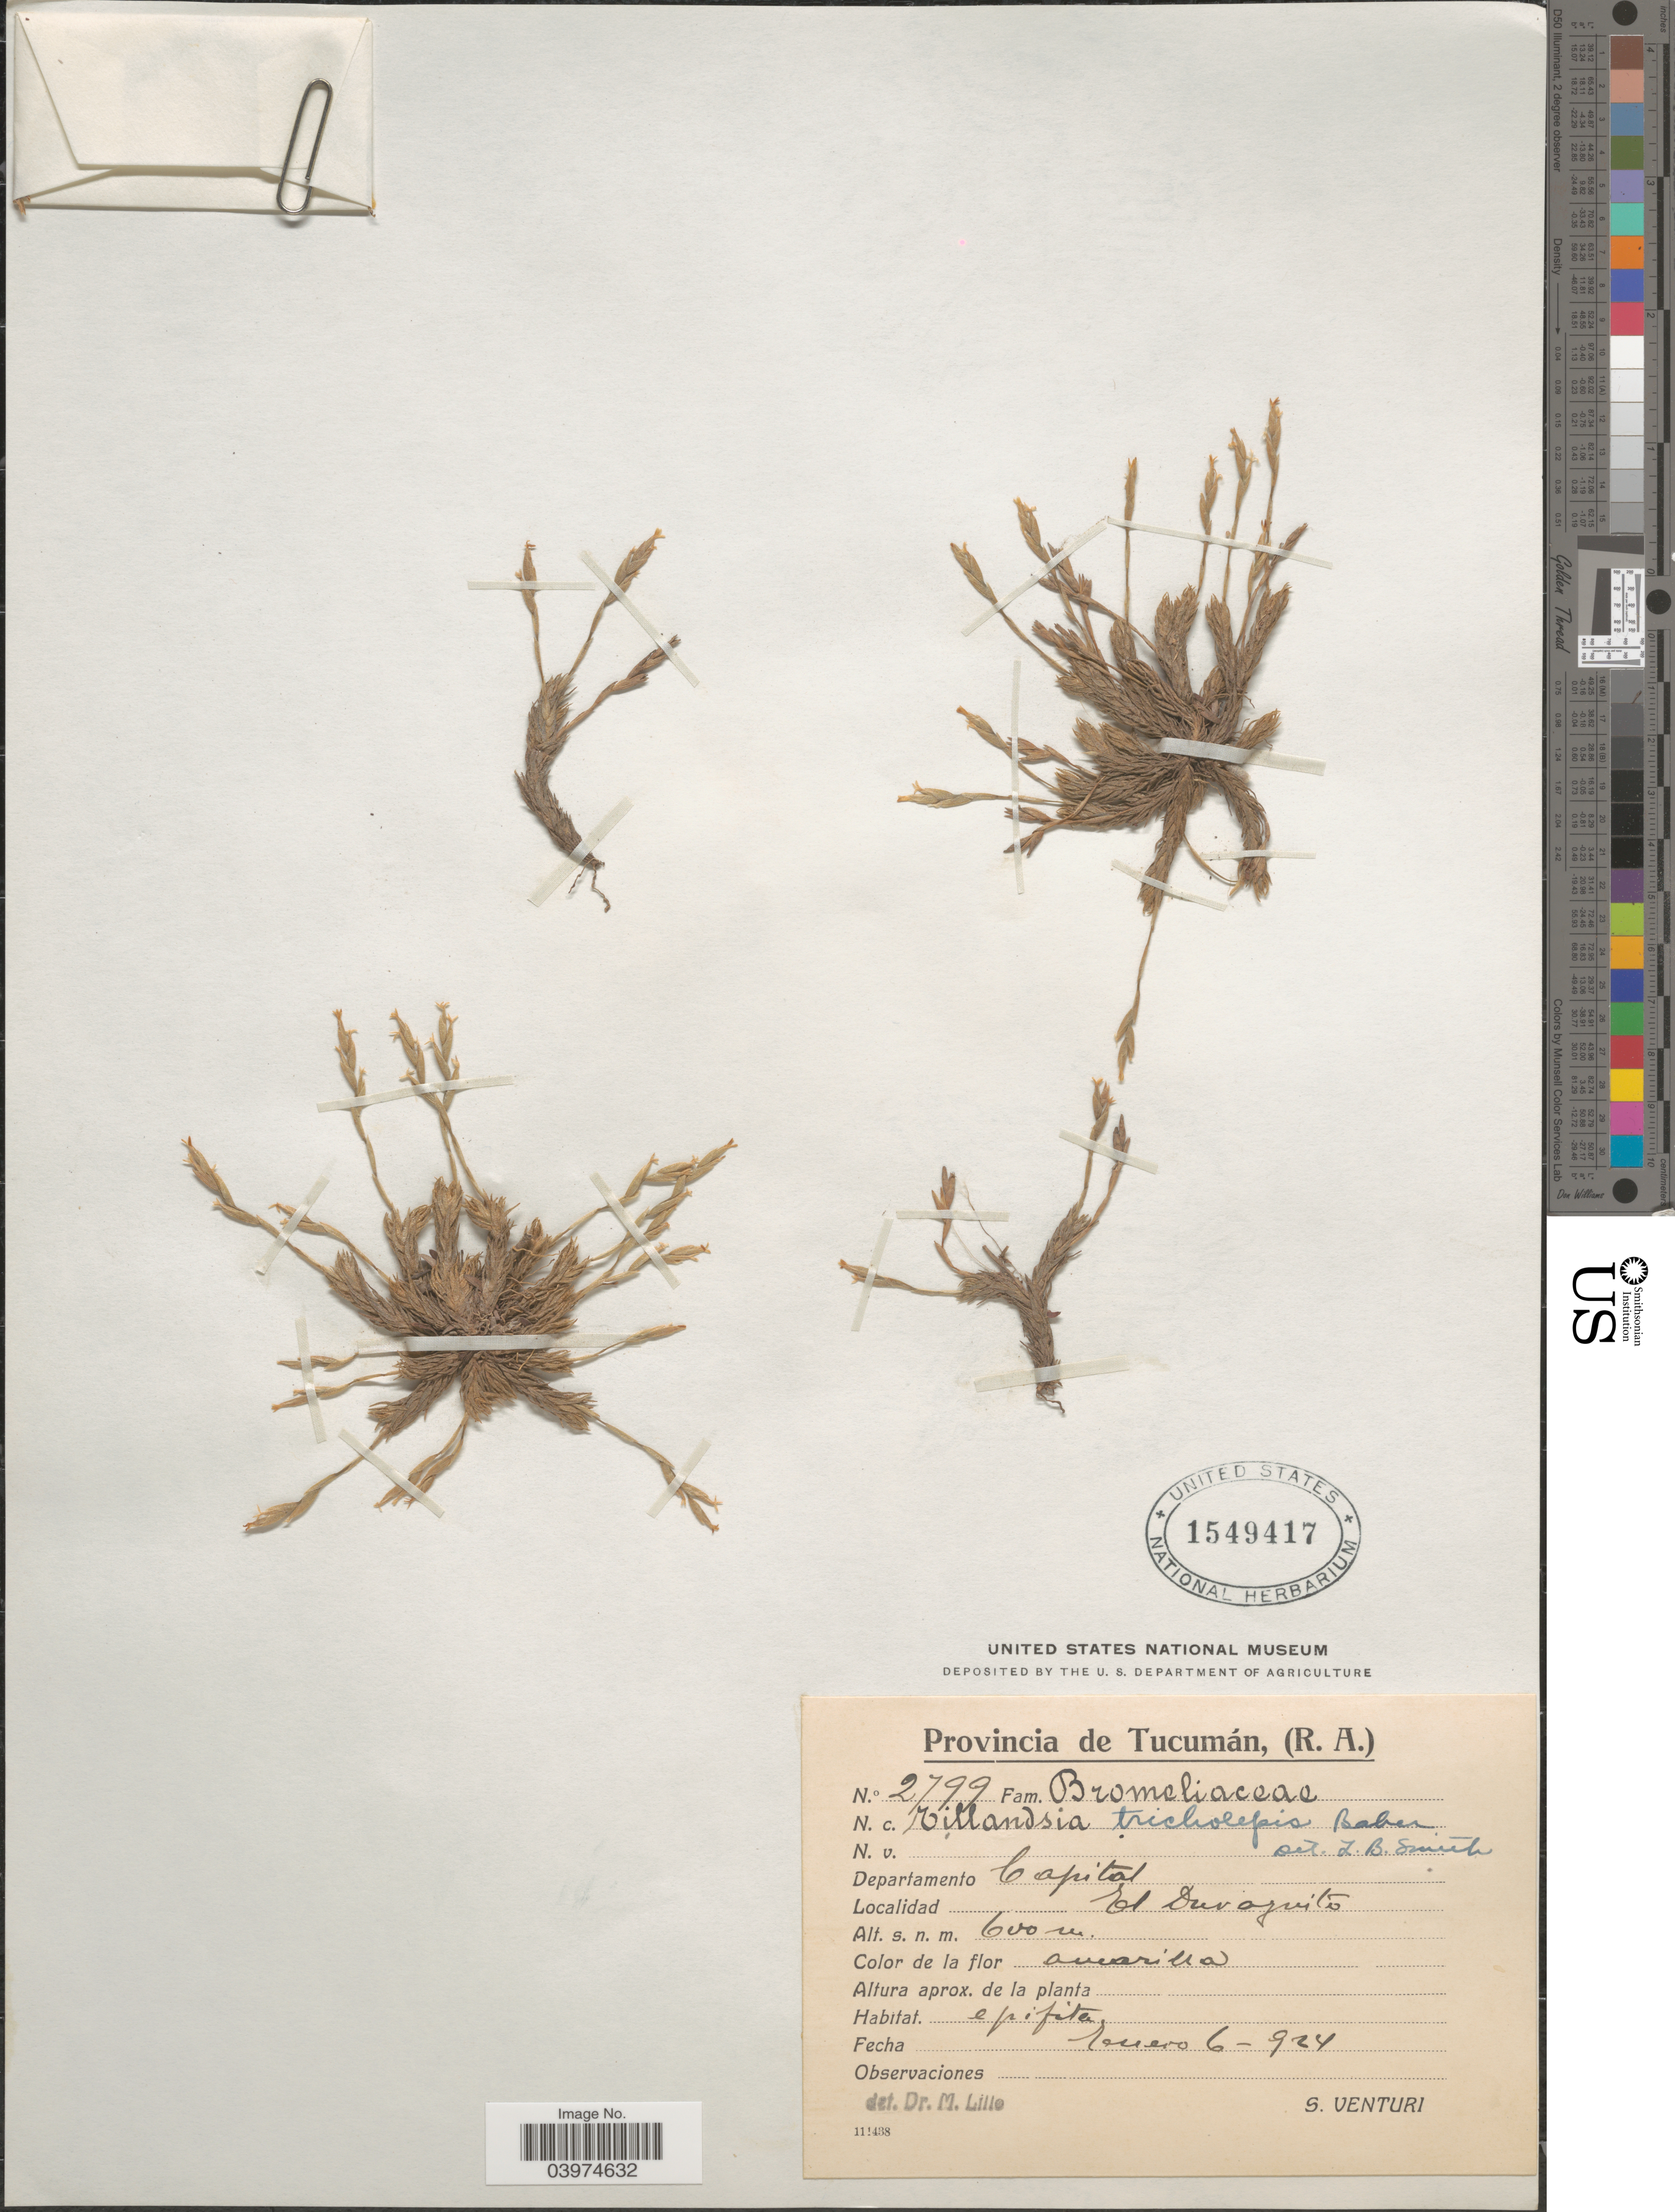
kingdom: Plantae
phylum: Tracheophyta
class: Liliopsida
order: Poales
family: Bromeliaceae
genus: Tillandsia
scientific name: Tillandsia tricholepis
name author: Baker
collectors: S. Venturi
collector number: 2799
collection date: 1924-01-06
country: Argentina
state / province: Tucuman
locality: (R.A.). Departamento Capital. El Duraznito.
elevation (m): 600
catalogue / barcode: US 1549417